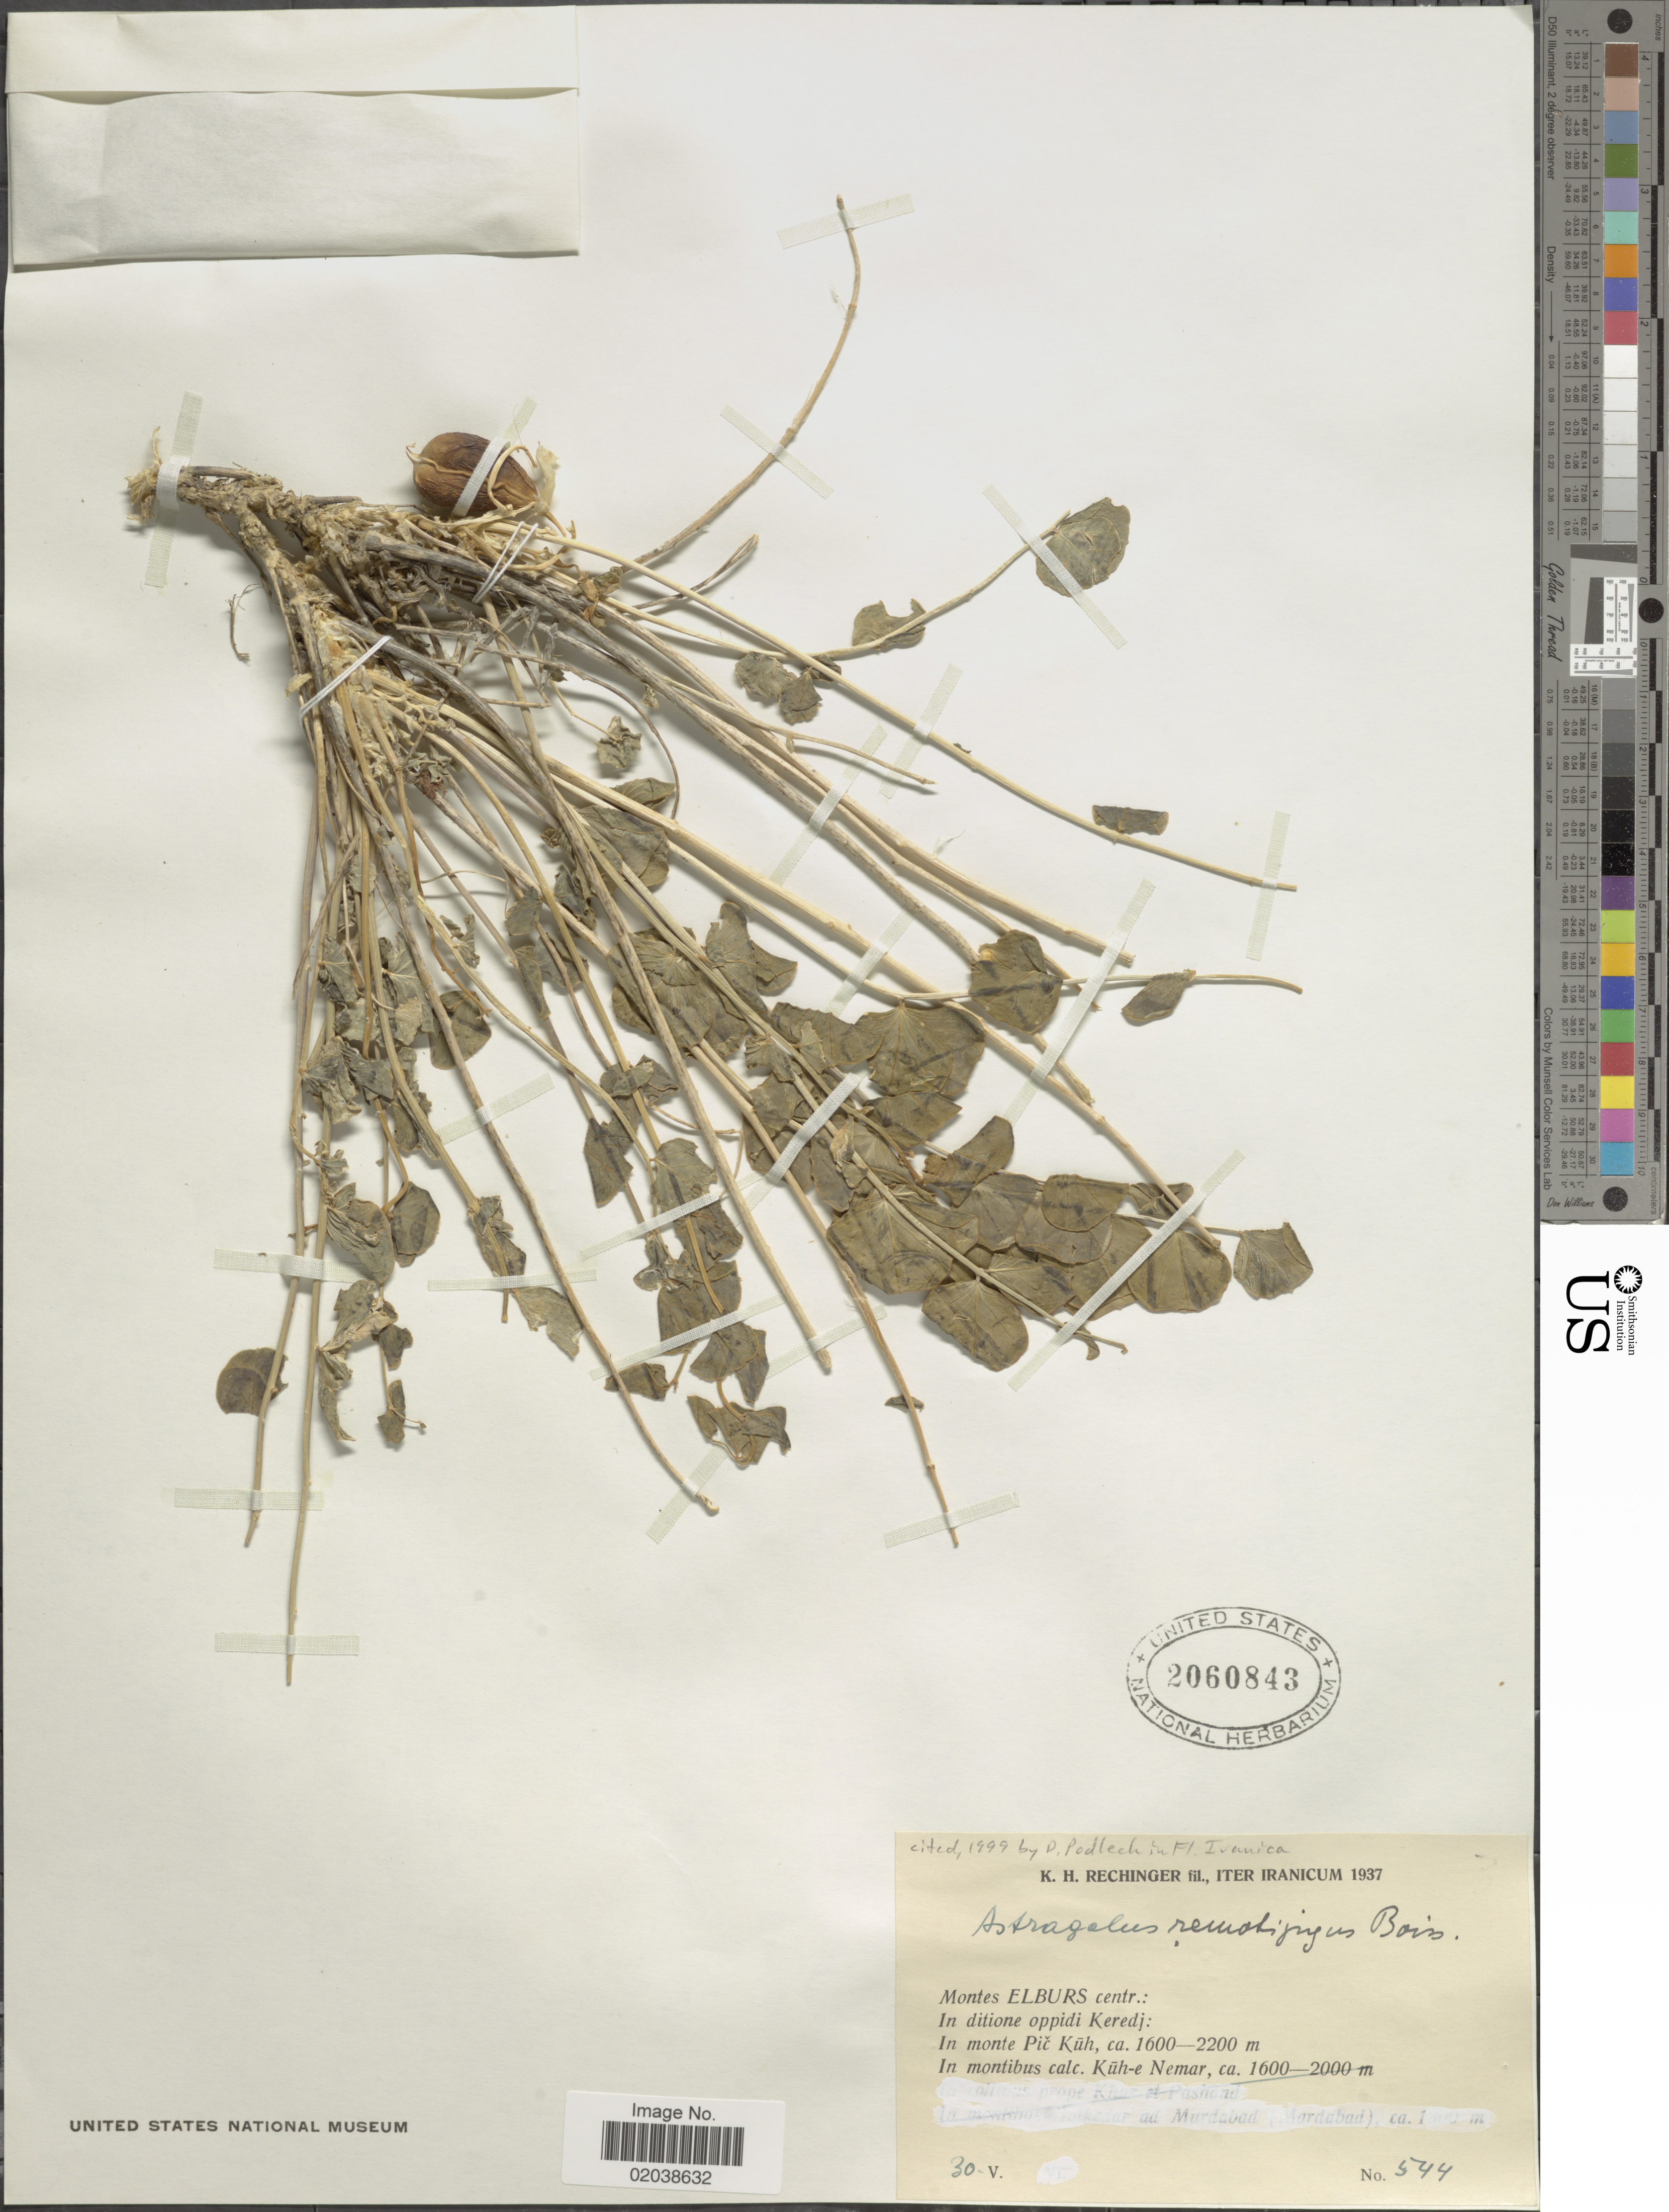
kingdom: Plantae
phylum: Tracheophyta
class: Magnoliopsida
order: Fabales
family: Fabaceae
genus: Astragalus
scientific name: Astragalus remotijugus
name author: Boiss. & Hohen.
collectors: K. H. Rechinger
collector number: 544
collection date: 1937-05-30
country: Iran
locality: Iranicum. Montes Elburs centr.: In ditione oppidi Keredj: In monte Pic Kuh. In montibus calc. Kuh-e Nemar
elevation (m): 1600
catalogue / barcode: US 2060843